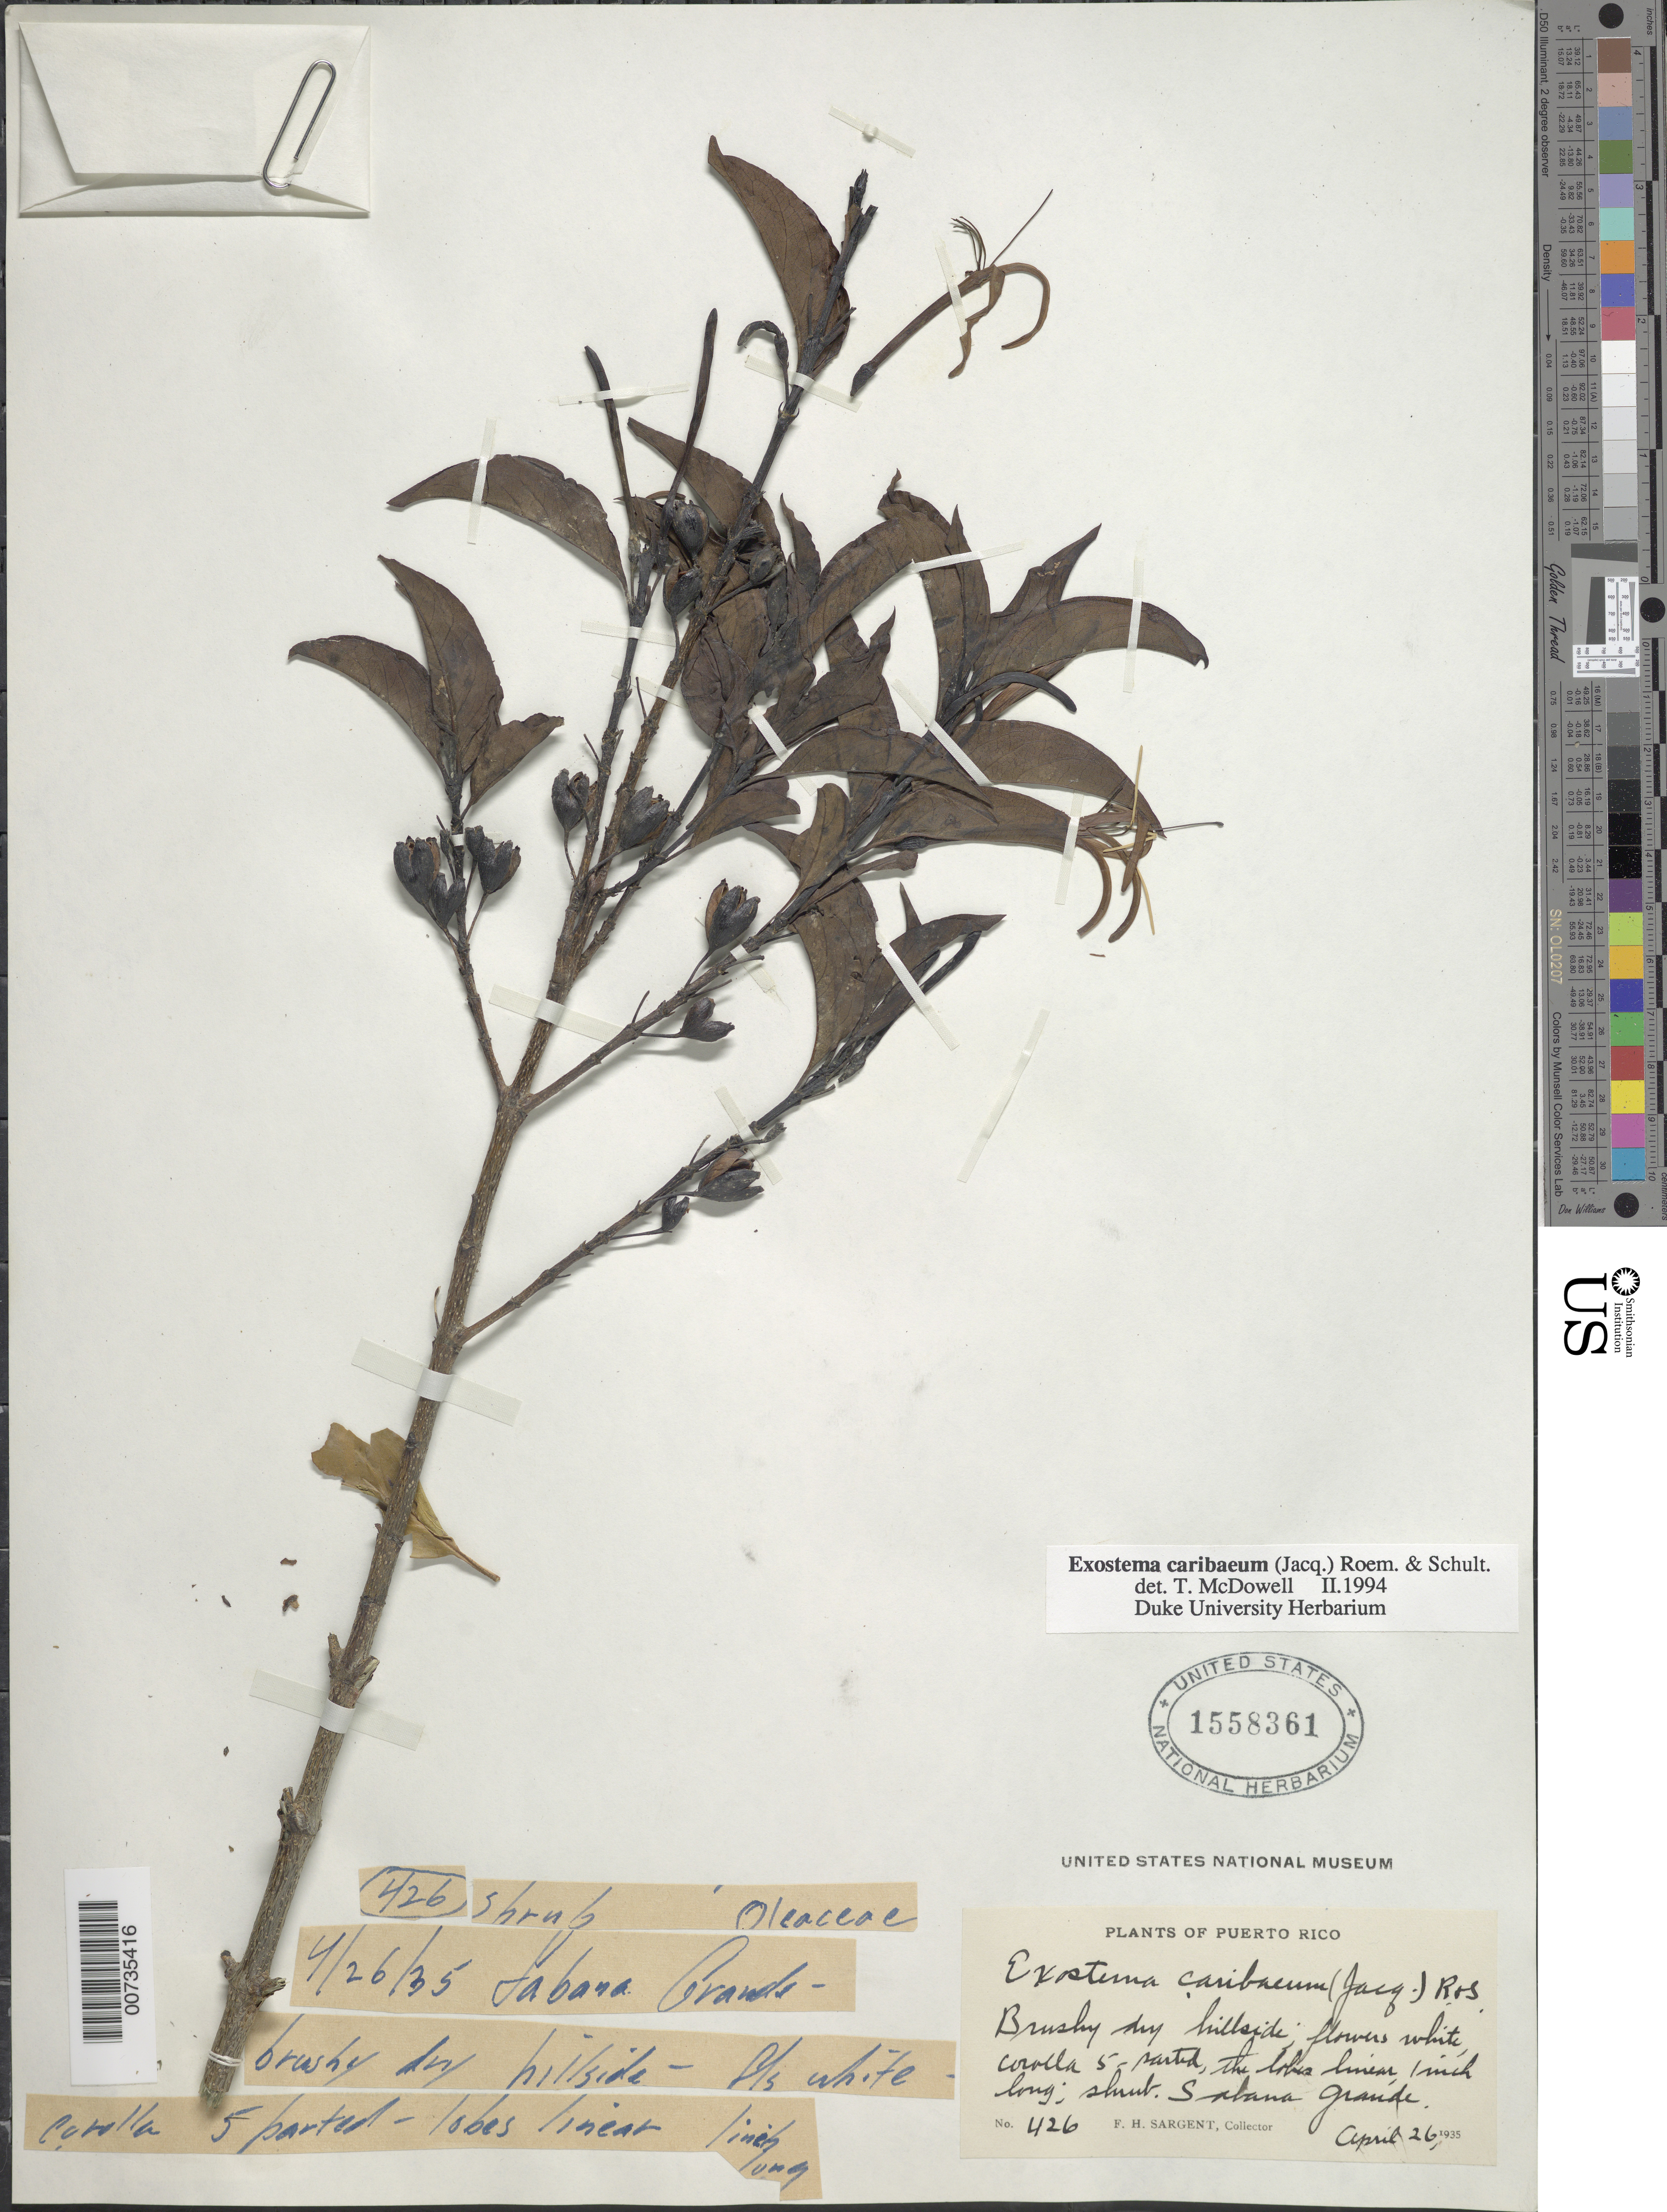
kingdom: Plantae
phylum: Tracheophyta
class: Magnoliopsida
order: Gentianales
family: Rubiaceae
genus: Exostema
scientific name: Exostema caribaeum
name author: (Jacq.) Roem. & Schult.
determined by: McDowell, T.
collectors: F. H. Sargent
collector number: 426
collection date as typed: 26 Apr 1935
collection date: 1935-04-26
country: Puerto Rico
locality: Sabana Grande.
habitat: Brushy dry hillside.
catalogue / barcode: US 1558361